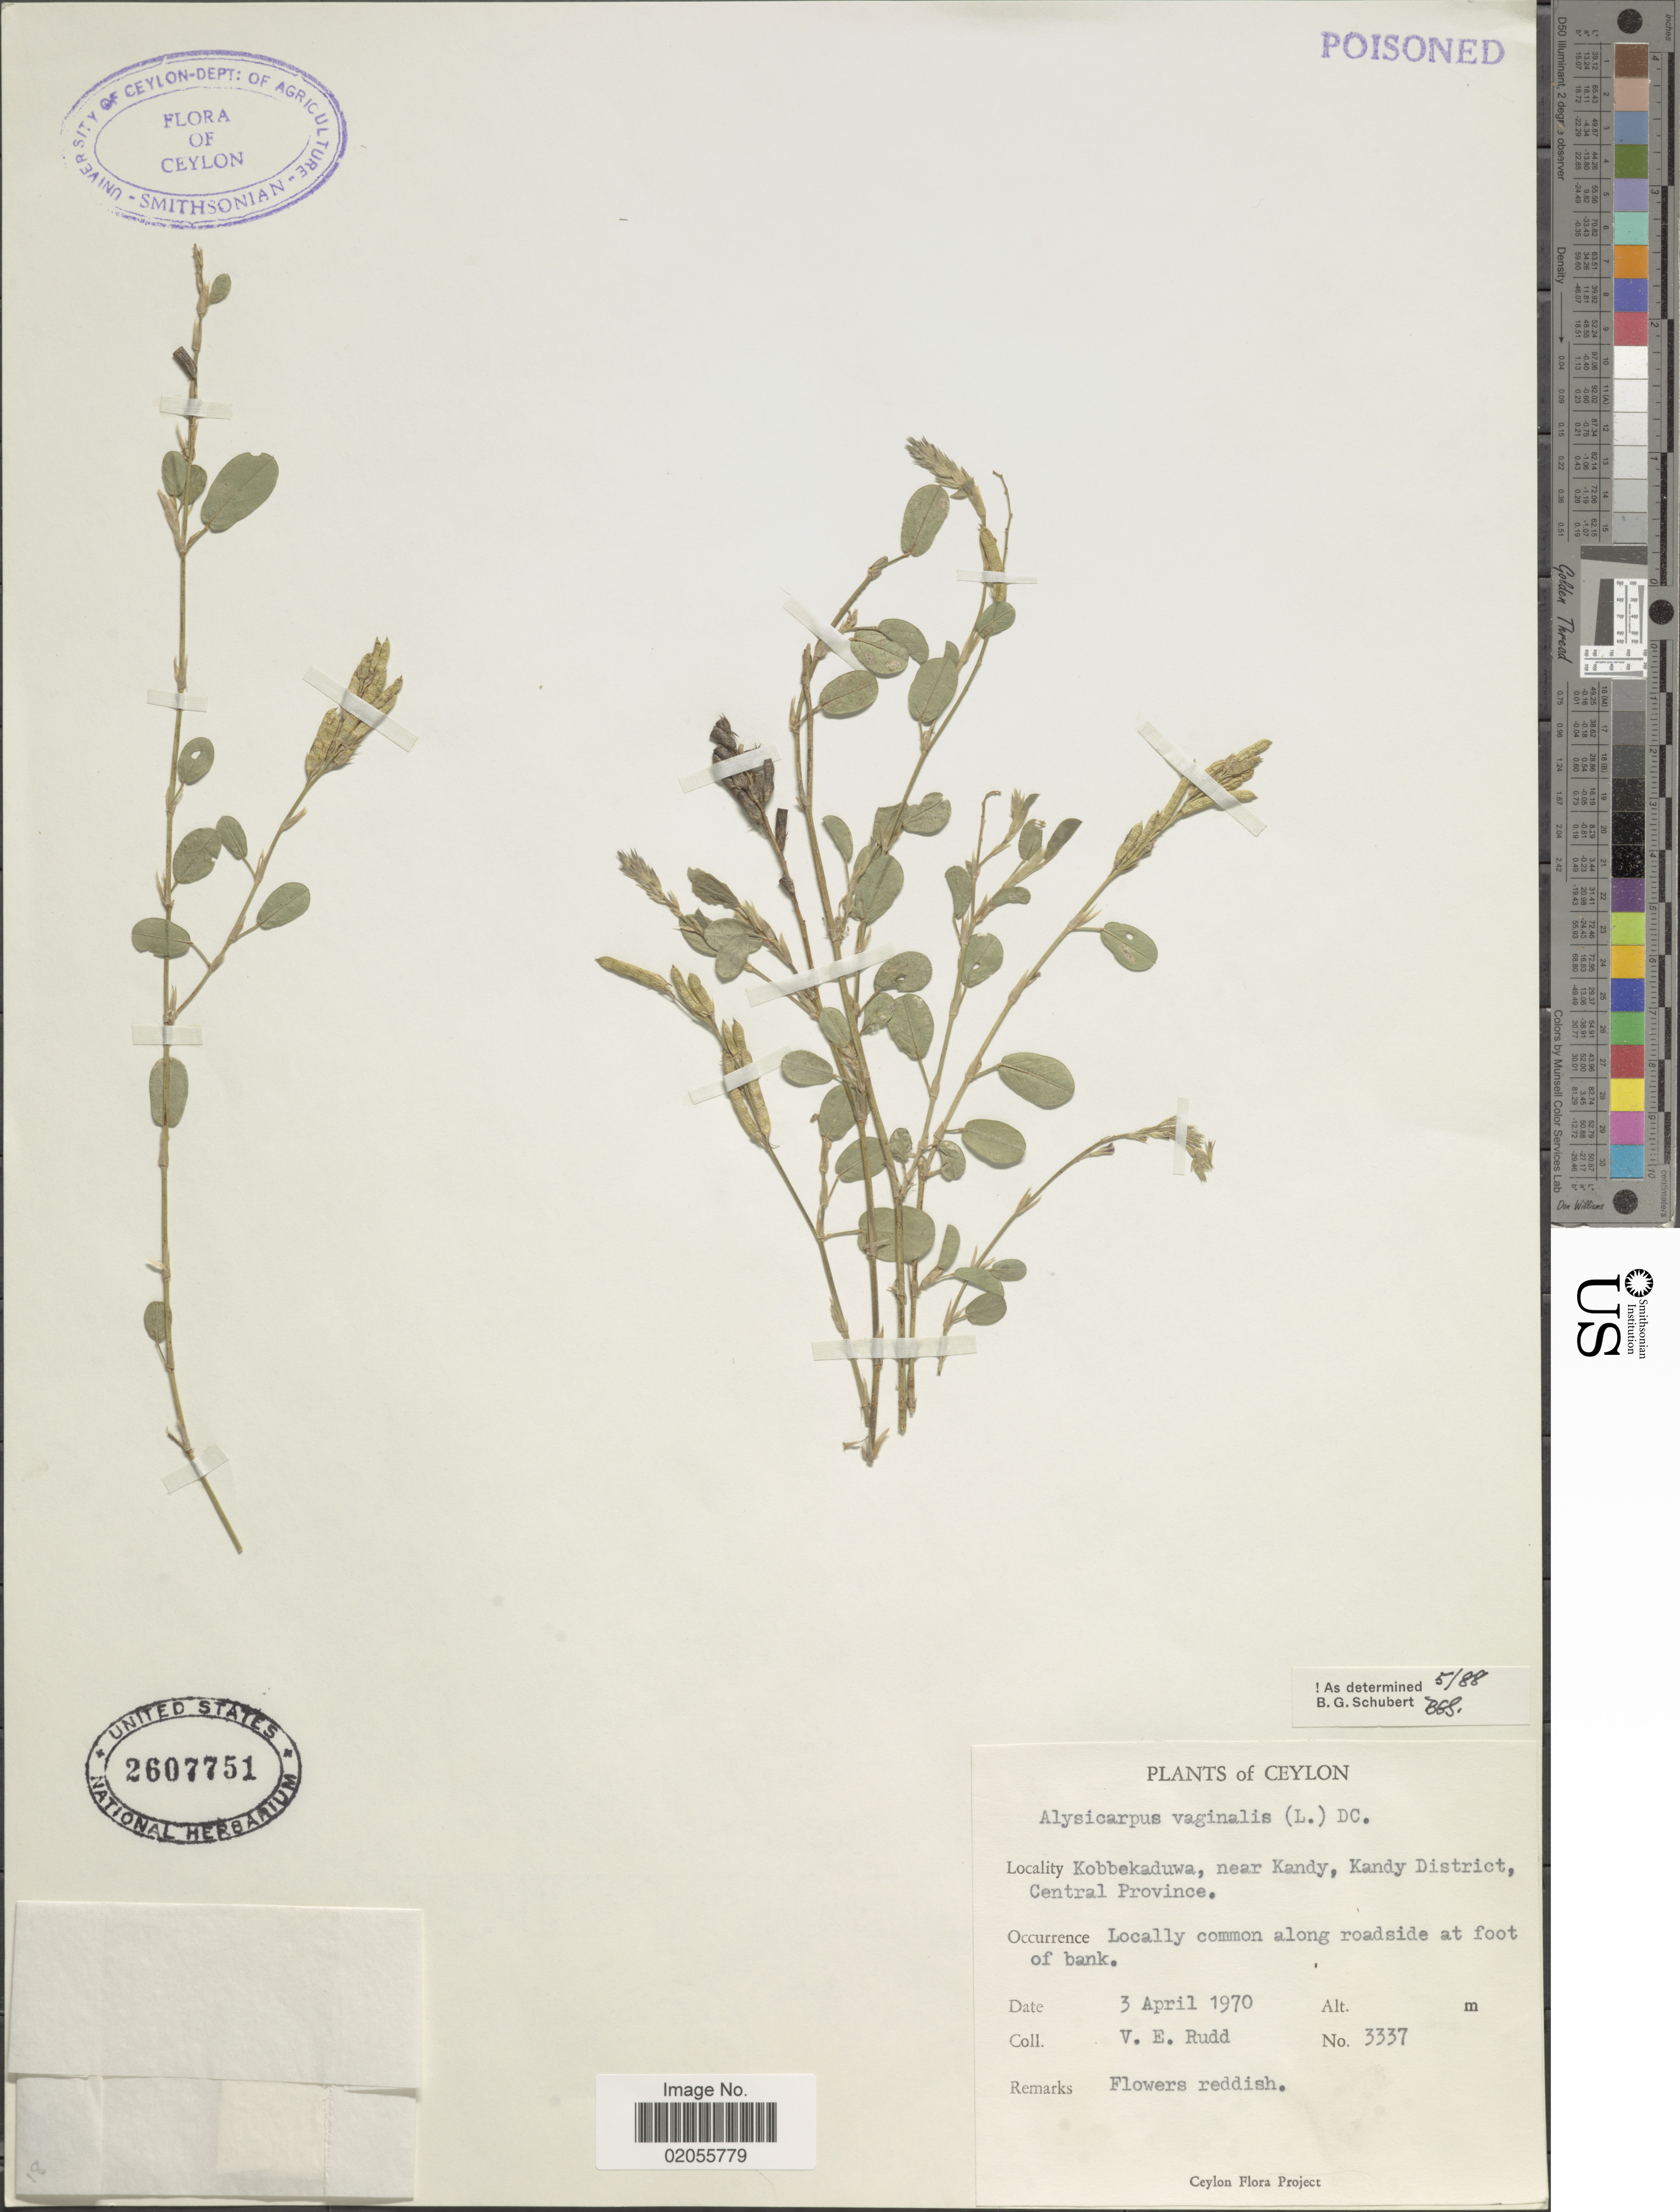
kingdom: Plantae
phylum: Tracheophyta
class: Magnoliopsida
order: Fabales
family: Fabaceae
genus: Alysicarpus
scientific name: Alysicarpus vaginalis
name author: (L.) DC.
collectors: V. E. Rudd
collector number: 3337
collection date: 1970-04-03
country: Sri Lanka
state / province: Central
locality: Kobbekaduwa, near Kandy, Kandy District, Ceylon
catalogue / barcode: US 2607751